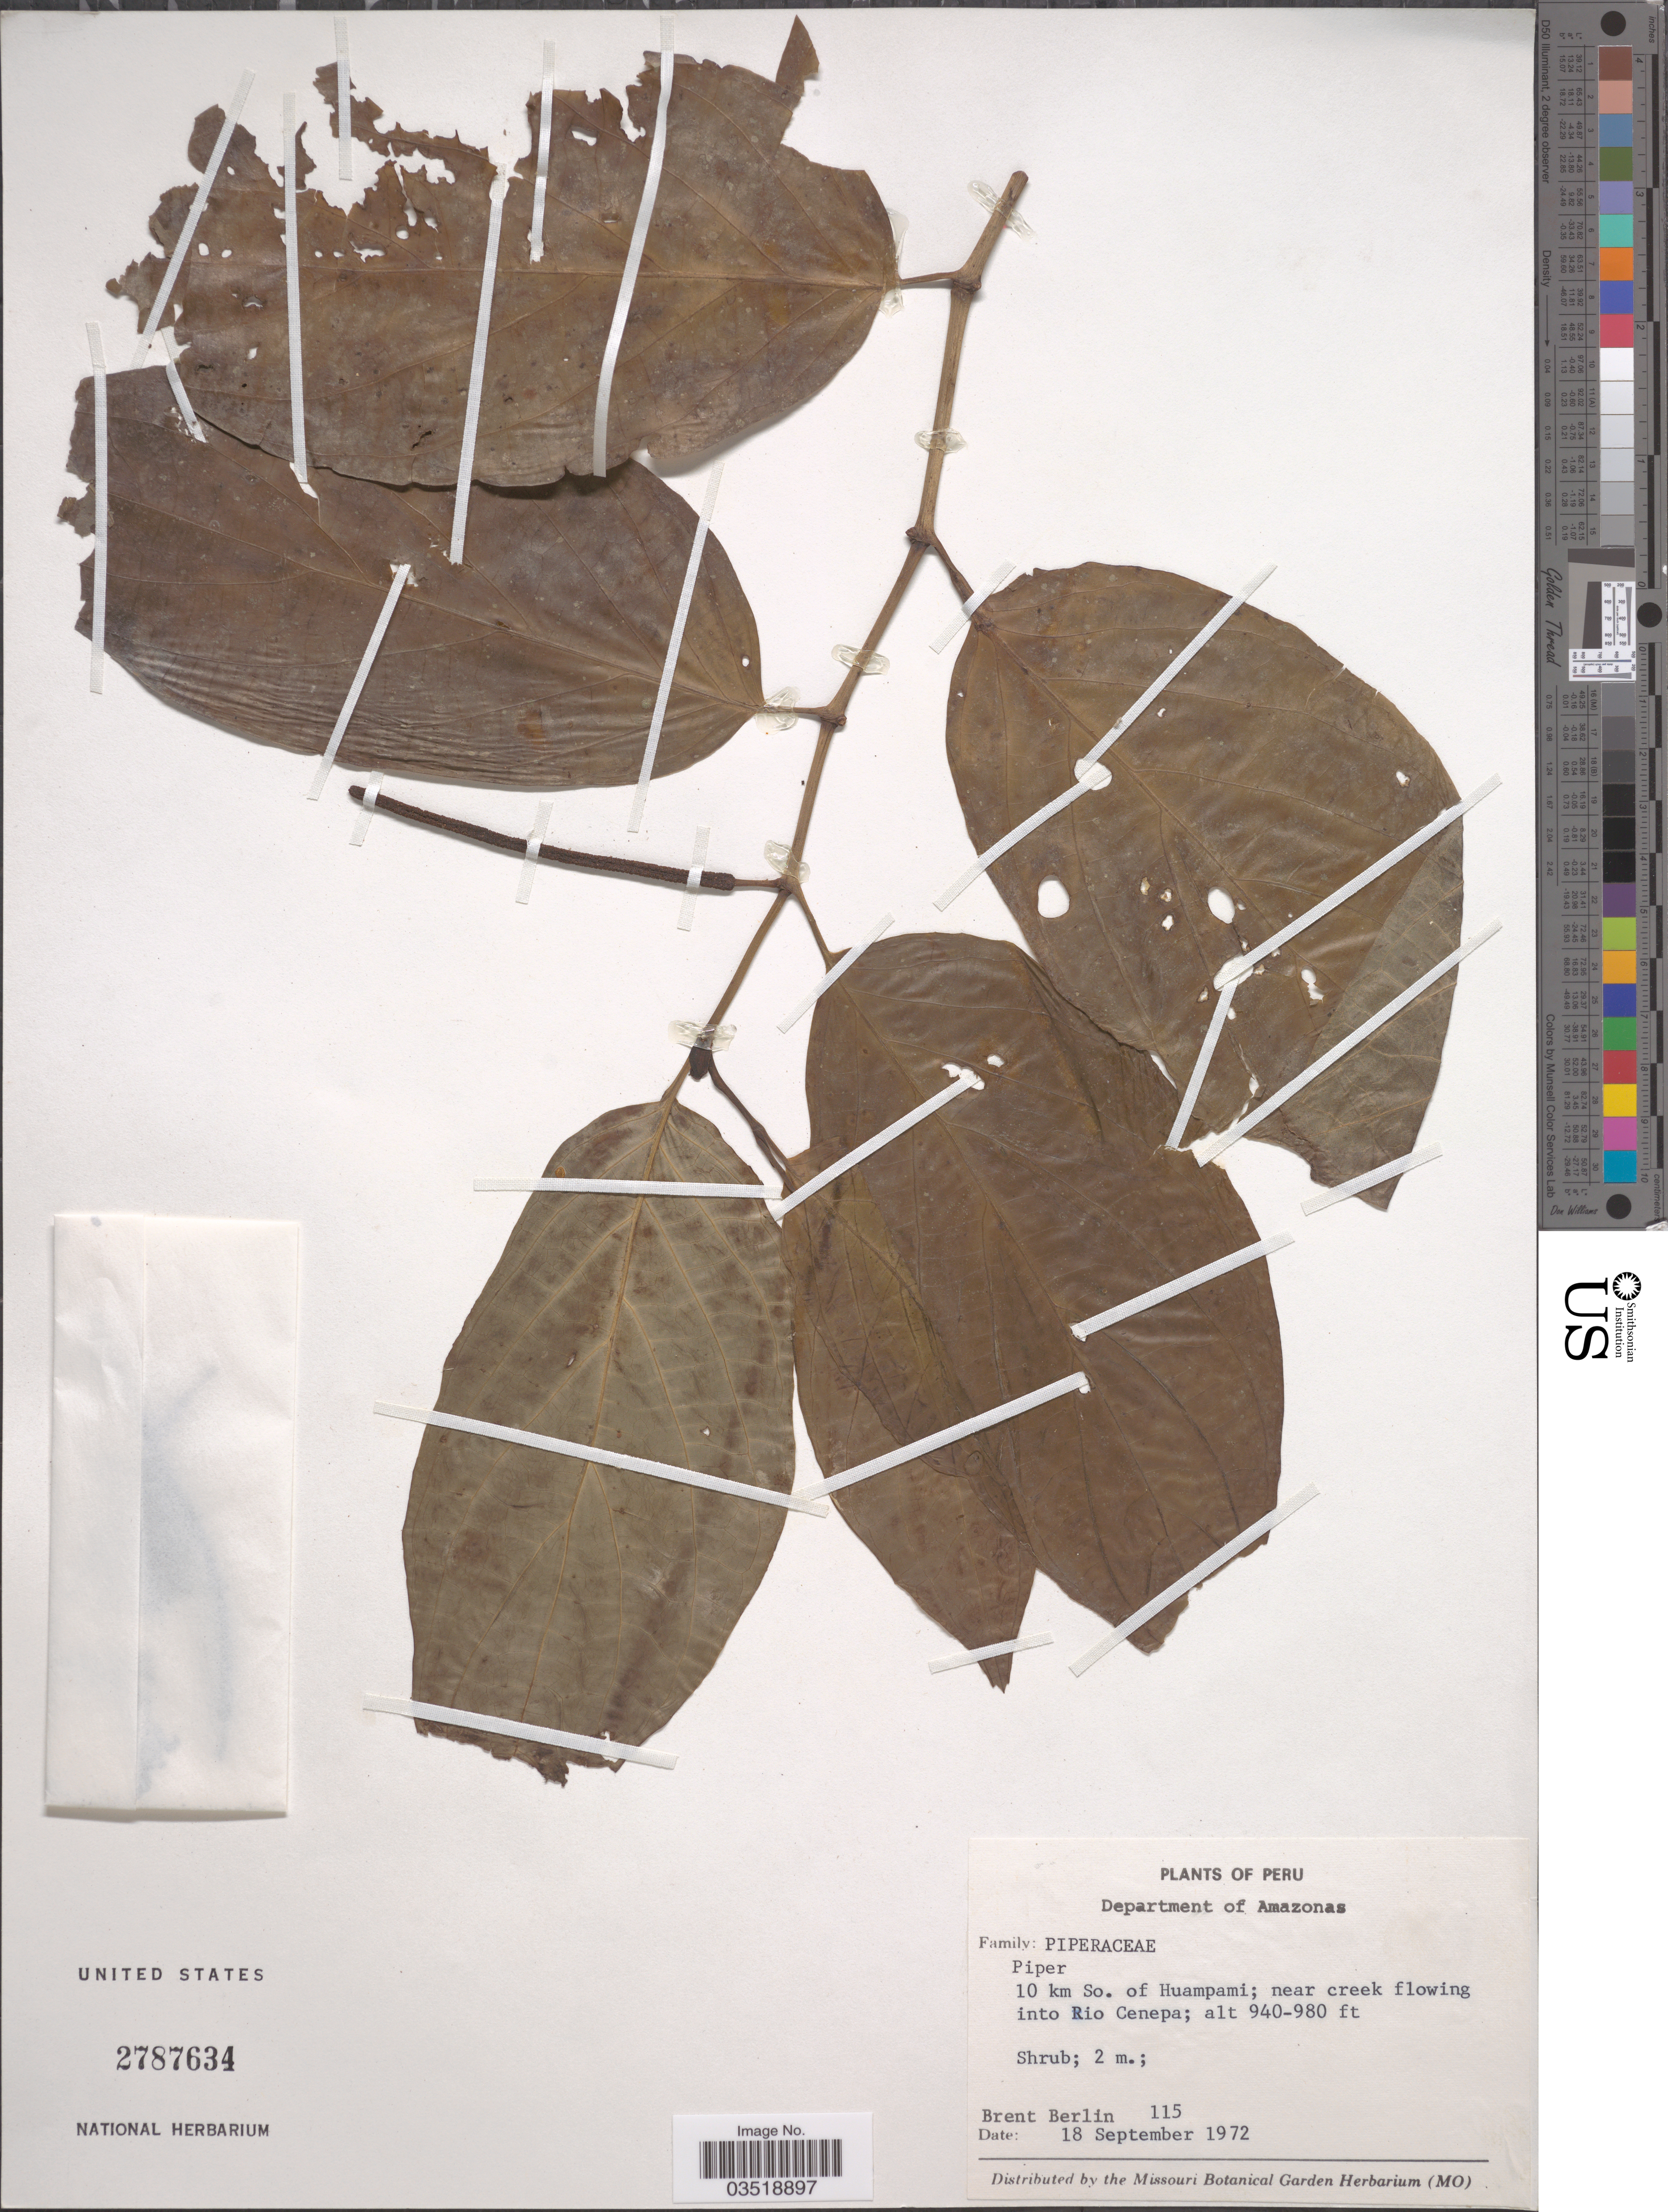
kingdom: Plantae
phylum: Tracheophyta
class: Magnoliopsida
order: Piperales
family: Piperaceae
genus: Piper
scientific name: Piper sp.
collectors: B. Berlin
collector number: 115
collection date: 1972-09-18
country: Peru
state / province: Amazonas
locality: Department of Amazonas. 10 km So. of Huampami; near creek flowing into Rio Cenepa.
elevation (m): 287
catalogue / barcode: US 2787634